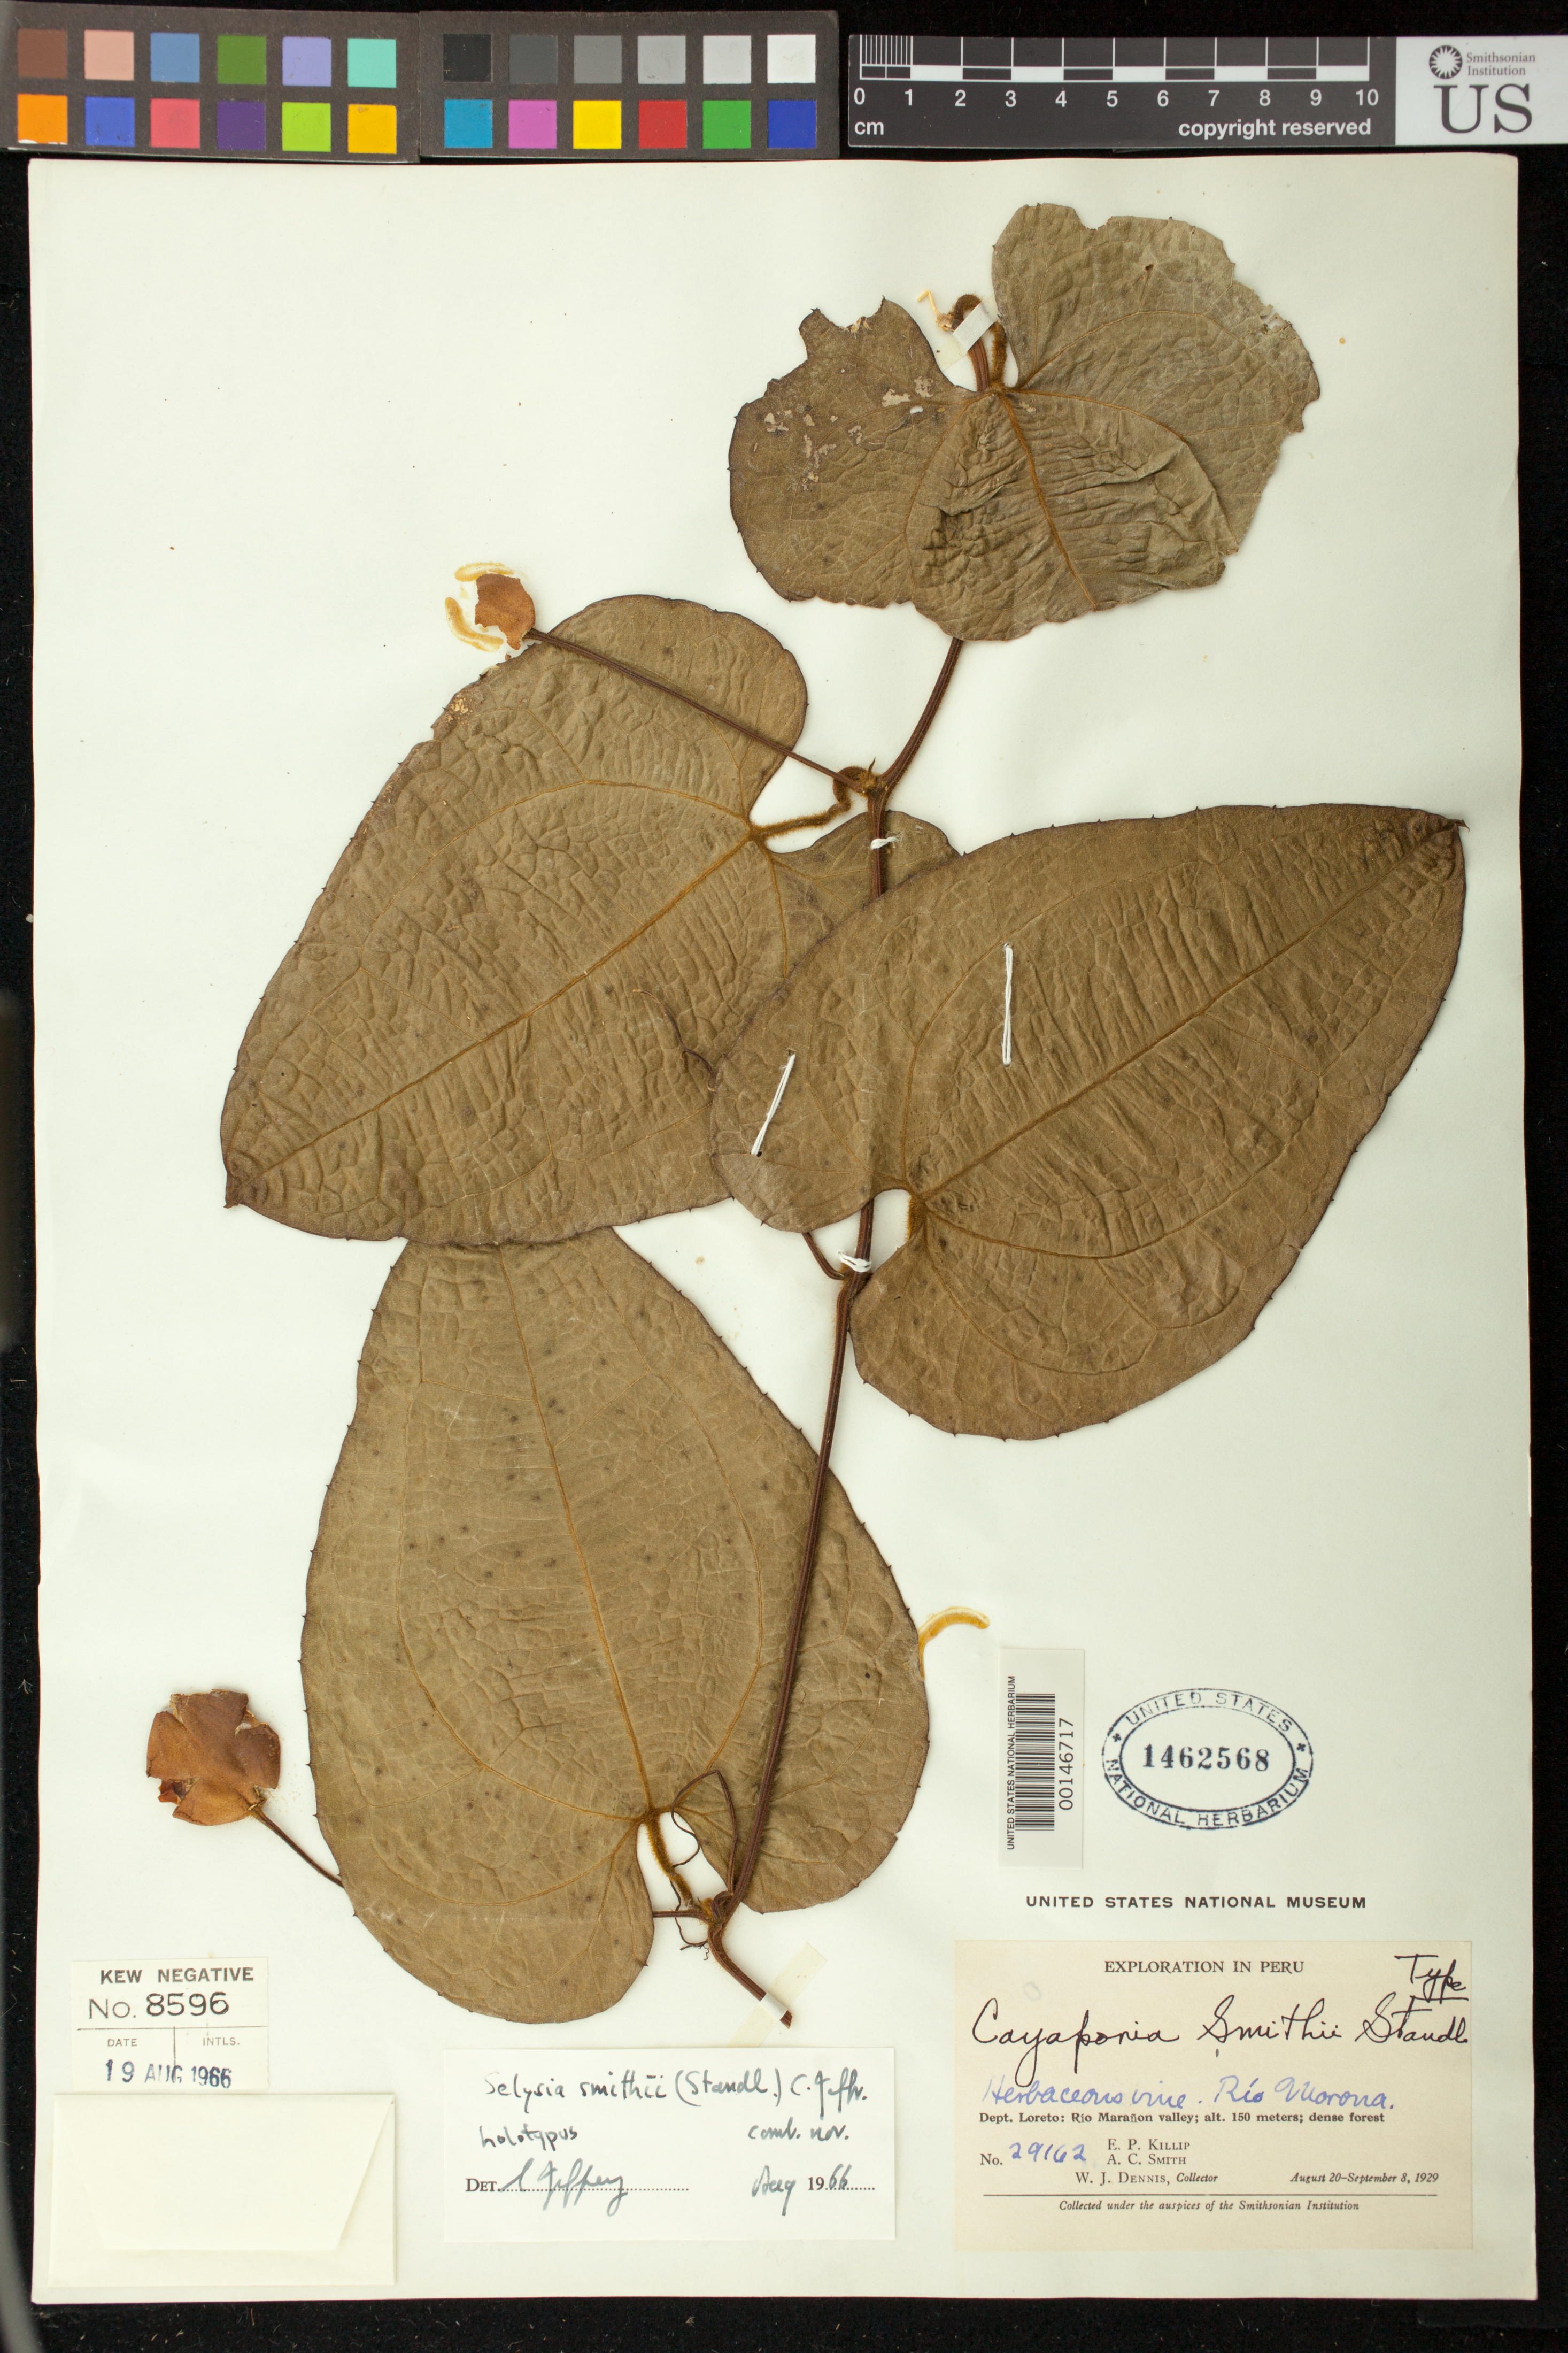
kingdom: Plantae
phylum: Tracheophyta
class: Magnoliopsida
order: Cucurbitales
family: Cucurbitaceae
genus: Cayaponia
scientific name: Cayaponia smithii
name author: Standl.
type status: Holotype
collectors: E. P. Killip & A. C. Smith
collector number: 29162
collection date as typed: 20 Aug 1929 to 08 Sep 1929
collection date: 1929-08-20/1929-09-08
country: Peru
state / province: Loreto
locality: Rio Maranon Valley, Rio Morona.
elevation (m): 150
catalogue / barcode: US 1462568